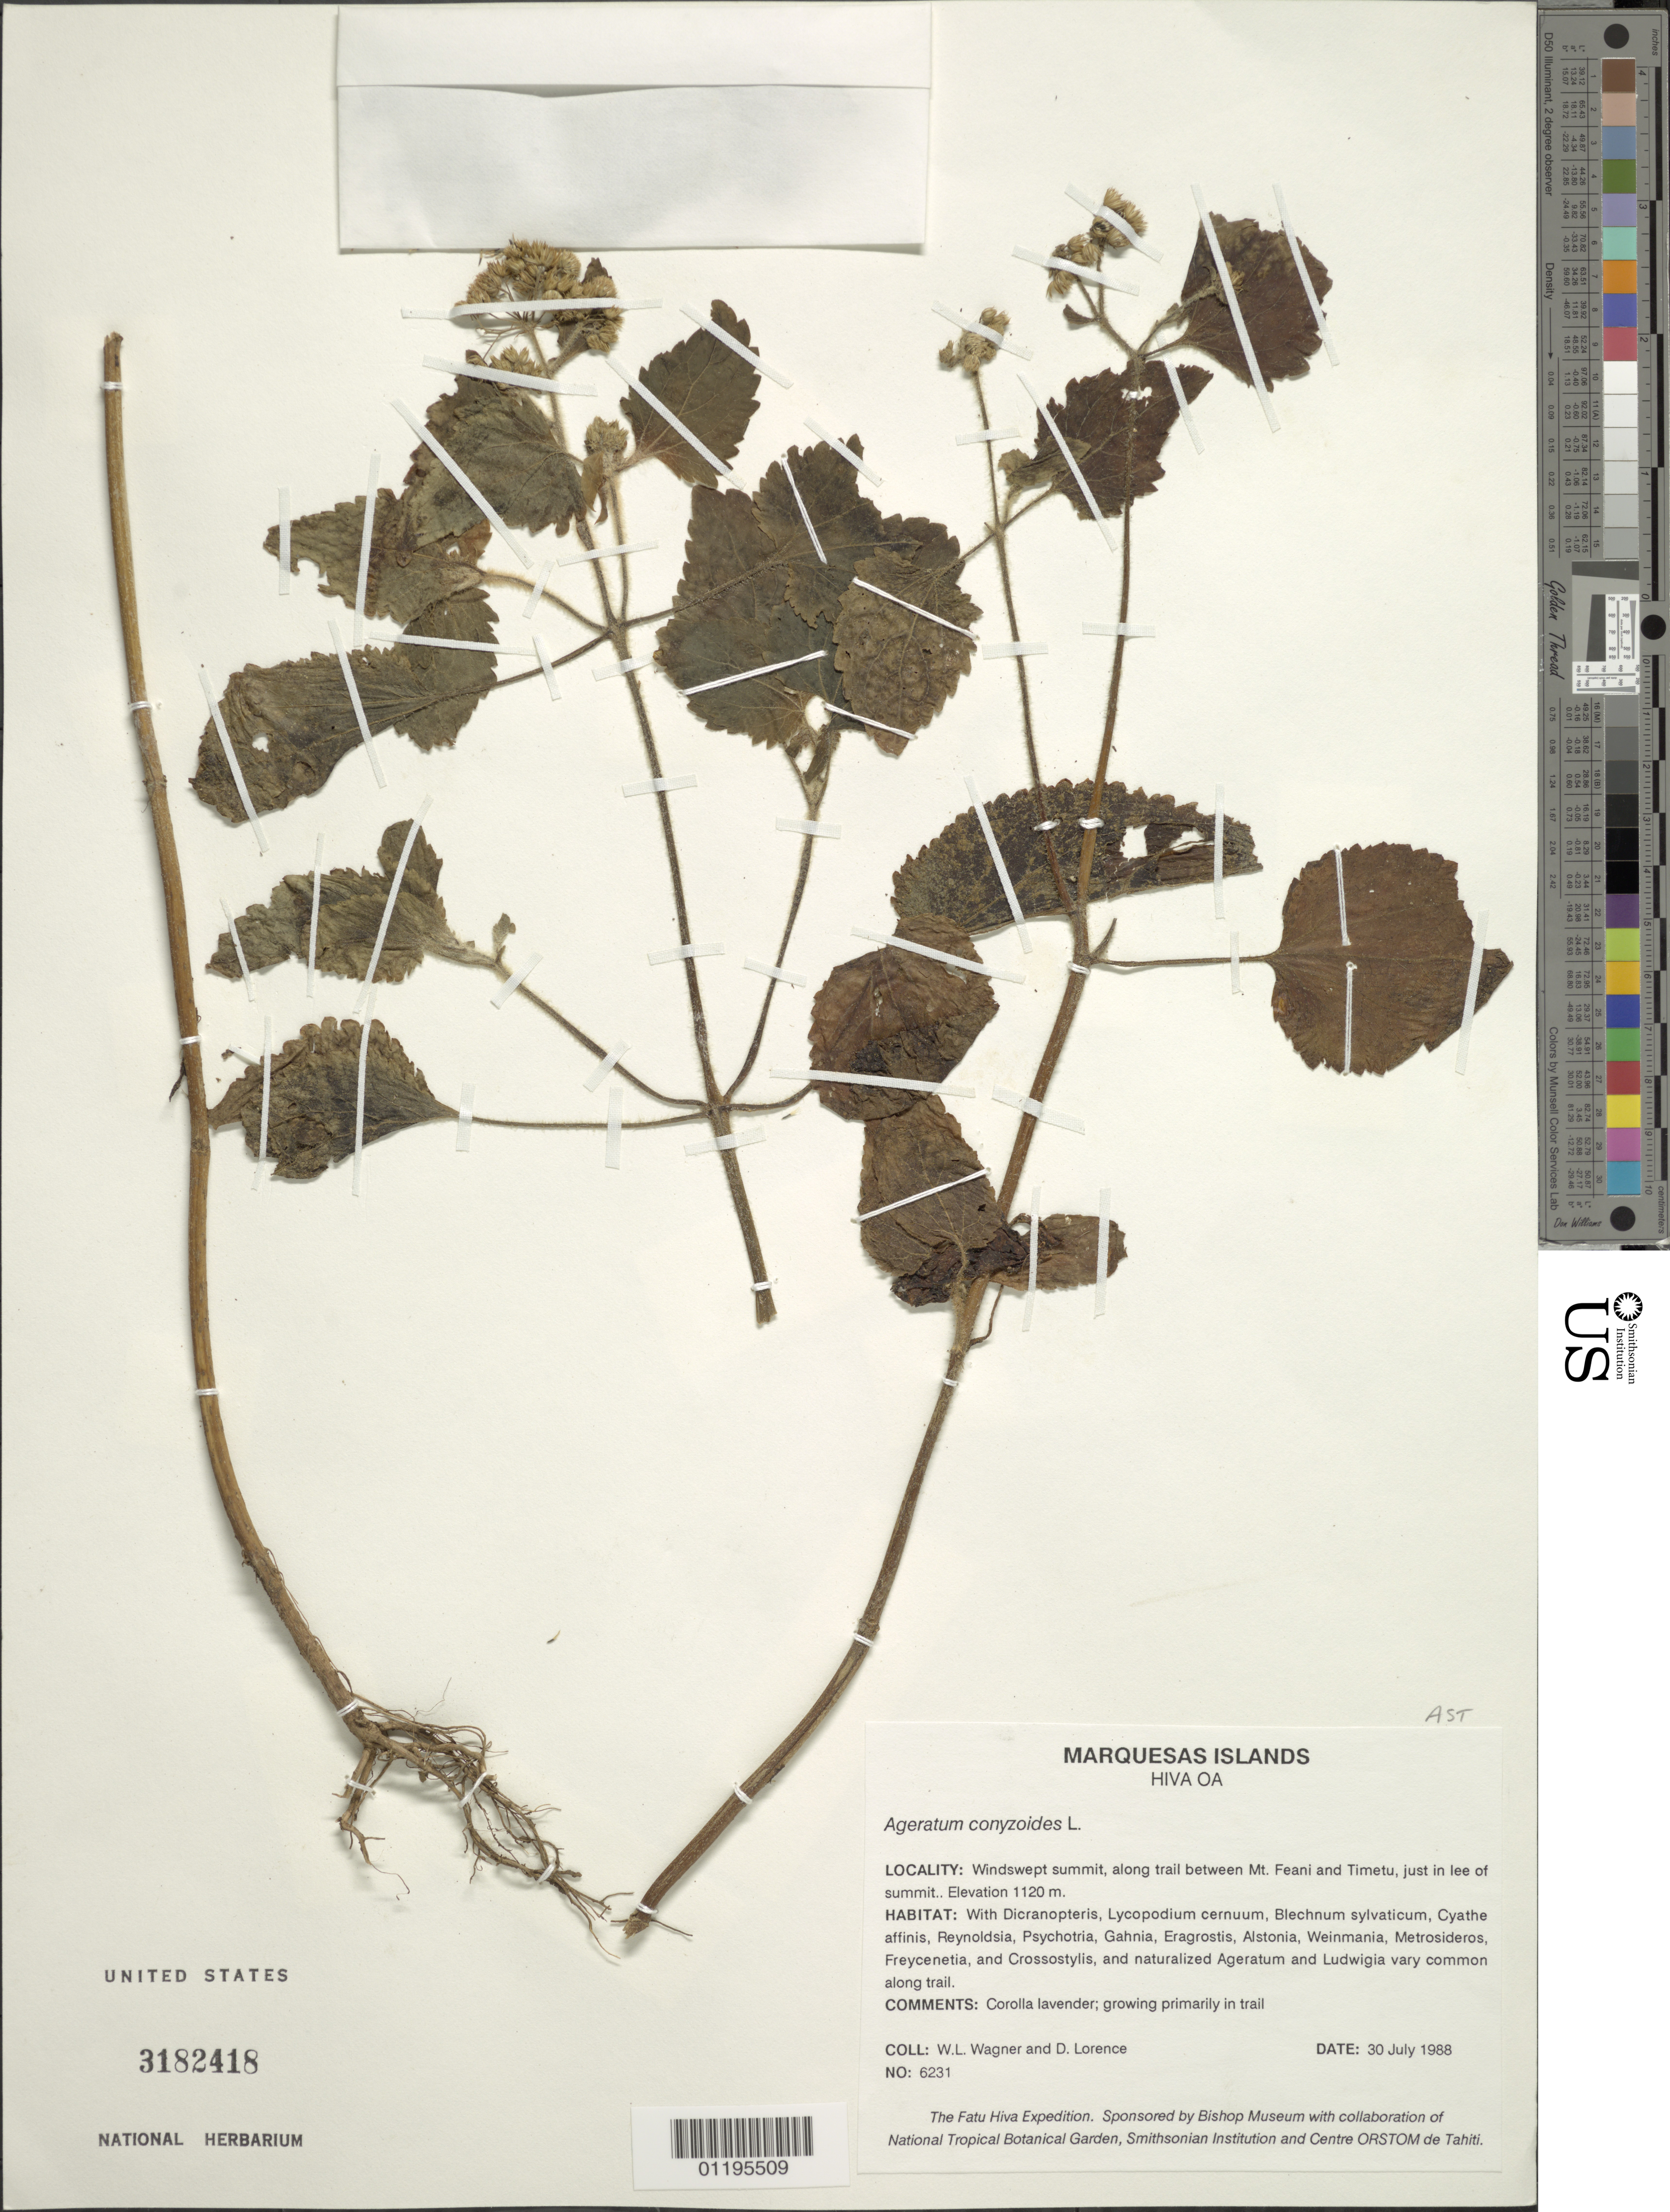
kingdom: Plantae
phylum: Tracheophyta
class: Magnoliopsida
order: Asterales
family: Asteraceae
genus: Ageratum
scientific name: Ageratum conyzoides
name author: L.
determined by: Florence, J.; Wagner, W. L.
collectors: W. L. Wagner & D. Lorence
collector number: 6231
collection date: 1988-07-30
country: French Polynesia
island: Hiva Oa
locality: windswept summit, along trail between Mt. Feani and Timetiu, just in lee of summit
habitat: With Dicranopteris, Lycopodium cernuum, Blechnum sylvaticum, Cyathe affinis, Reynoldsia, Psychotria, Gahnia, Eragrostis, Alstonia, Weinmania, Metrosideros, Freycenetia, and Crossostylis, and naturaliz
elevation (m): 1120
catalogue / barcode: US 3182418